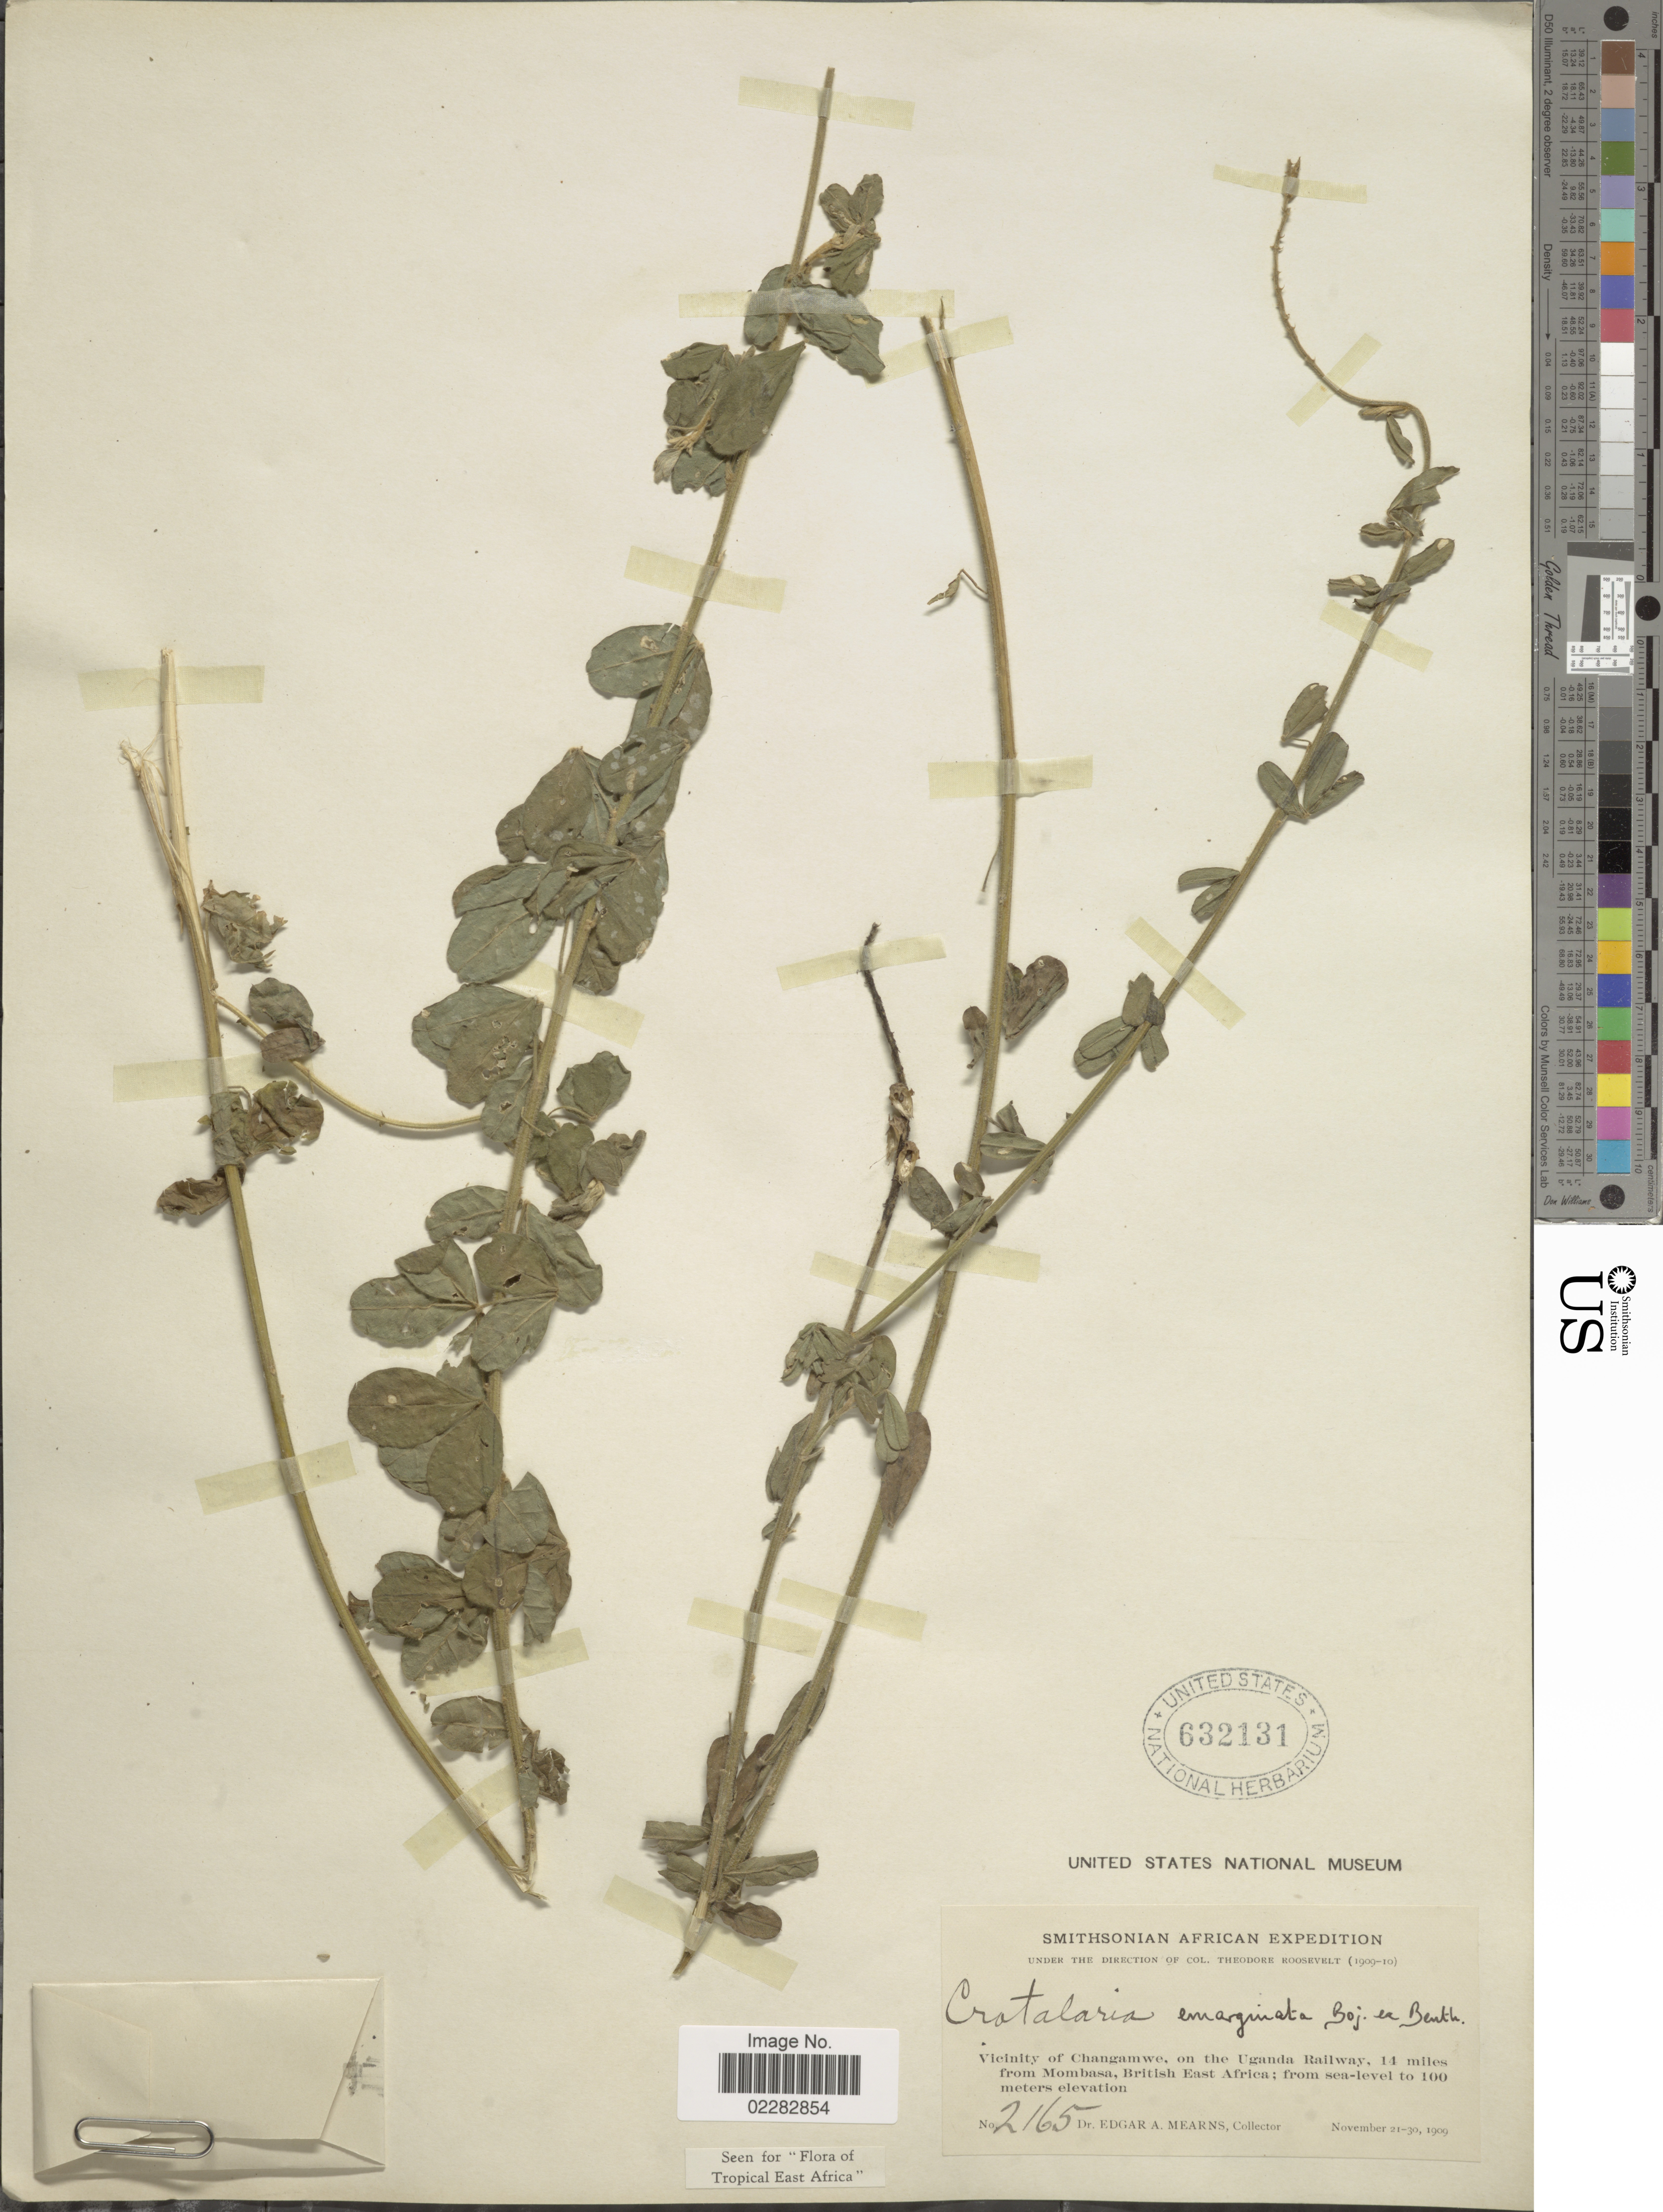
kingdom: Plantae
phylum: Tracheophyta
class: Magnoliopsida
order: Fabales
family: Fabaceae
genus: Crotalaria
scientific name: Crotalaria emarginata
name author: Benth.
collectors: E. A. Mearns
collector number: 2165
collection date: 1909-11-21/1909-11-30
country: Kenya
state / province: Mombasa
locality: Vicinity of Changamwa, on the Uganda Railway, 14 miles from Mombasa, British East Africa.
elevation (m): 100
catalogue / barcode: US 632131